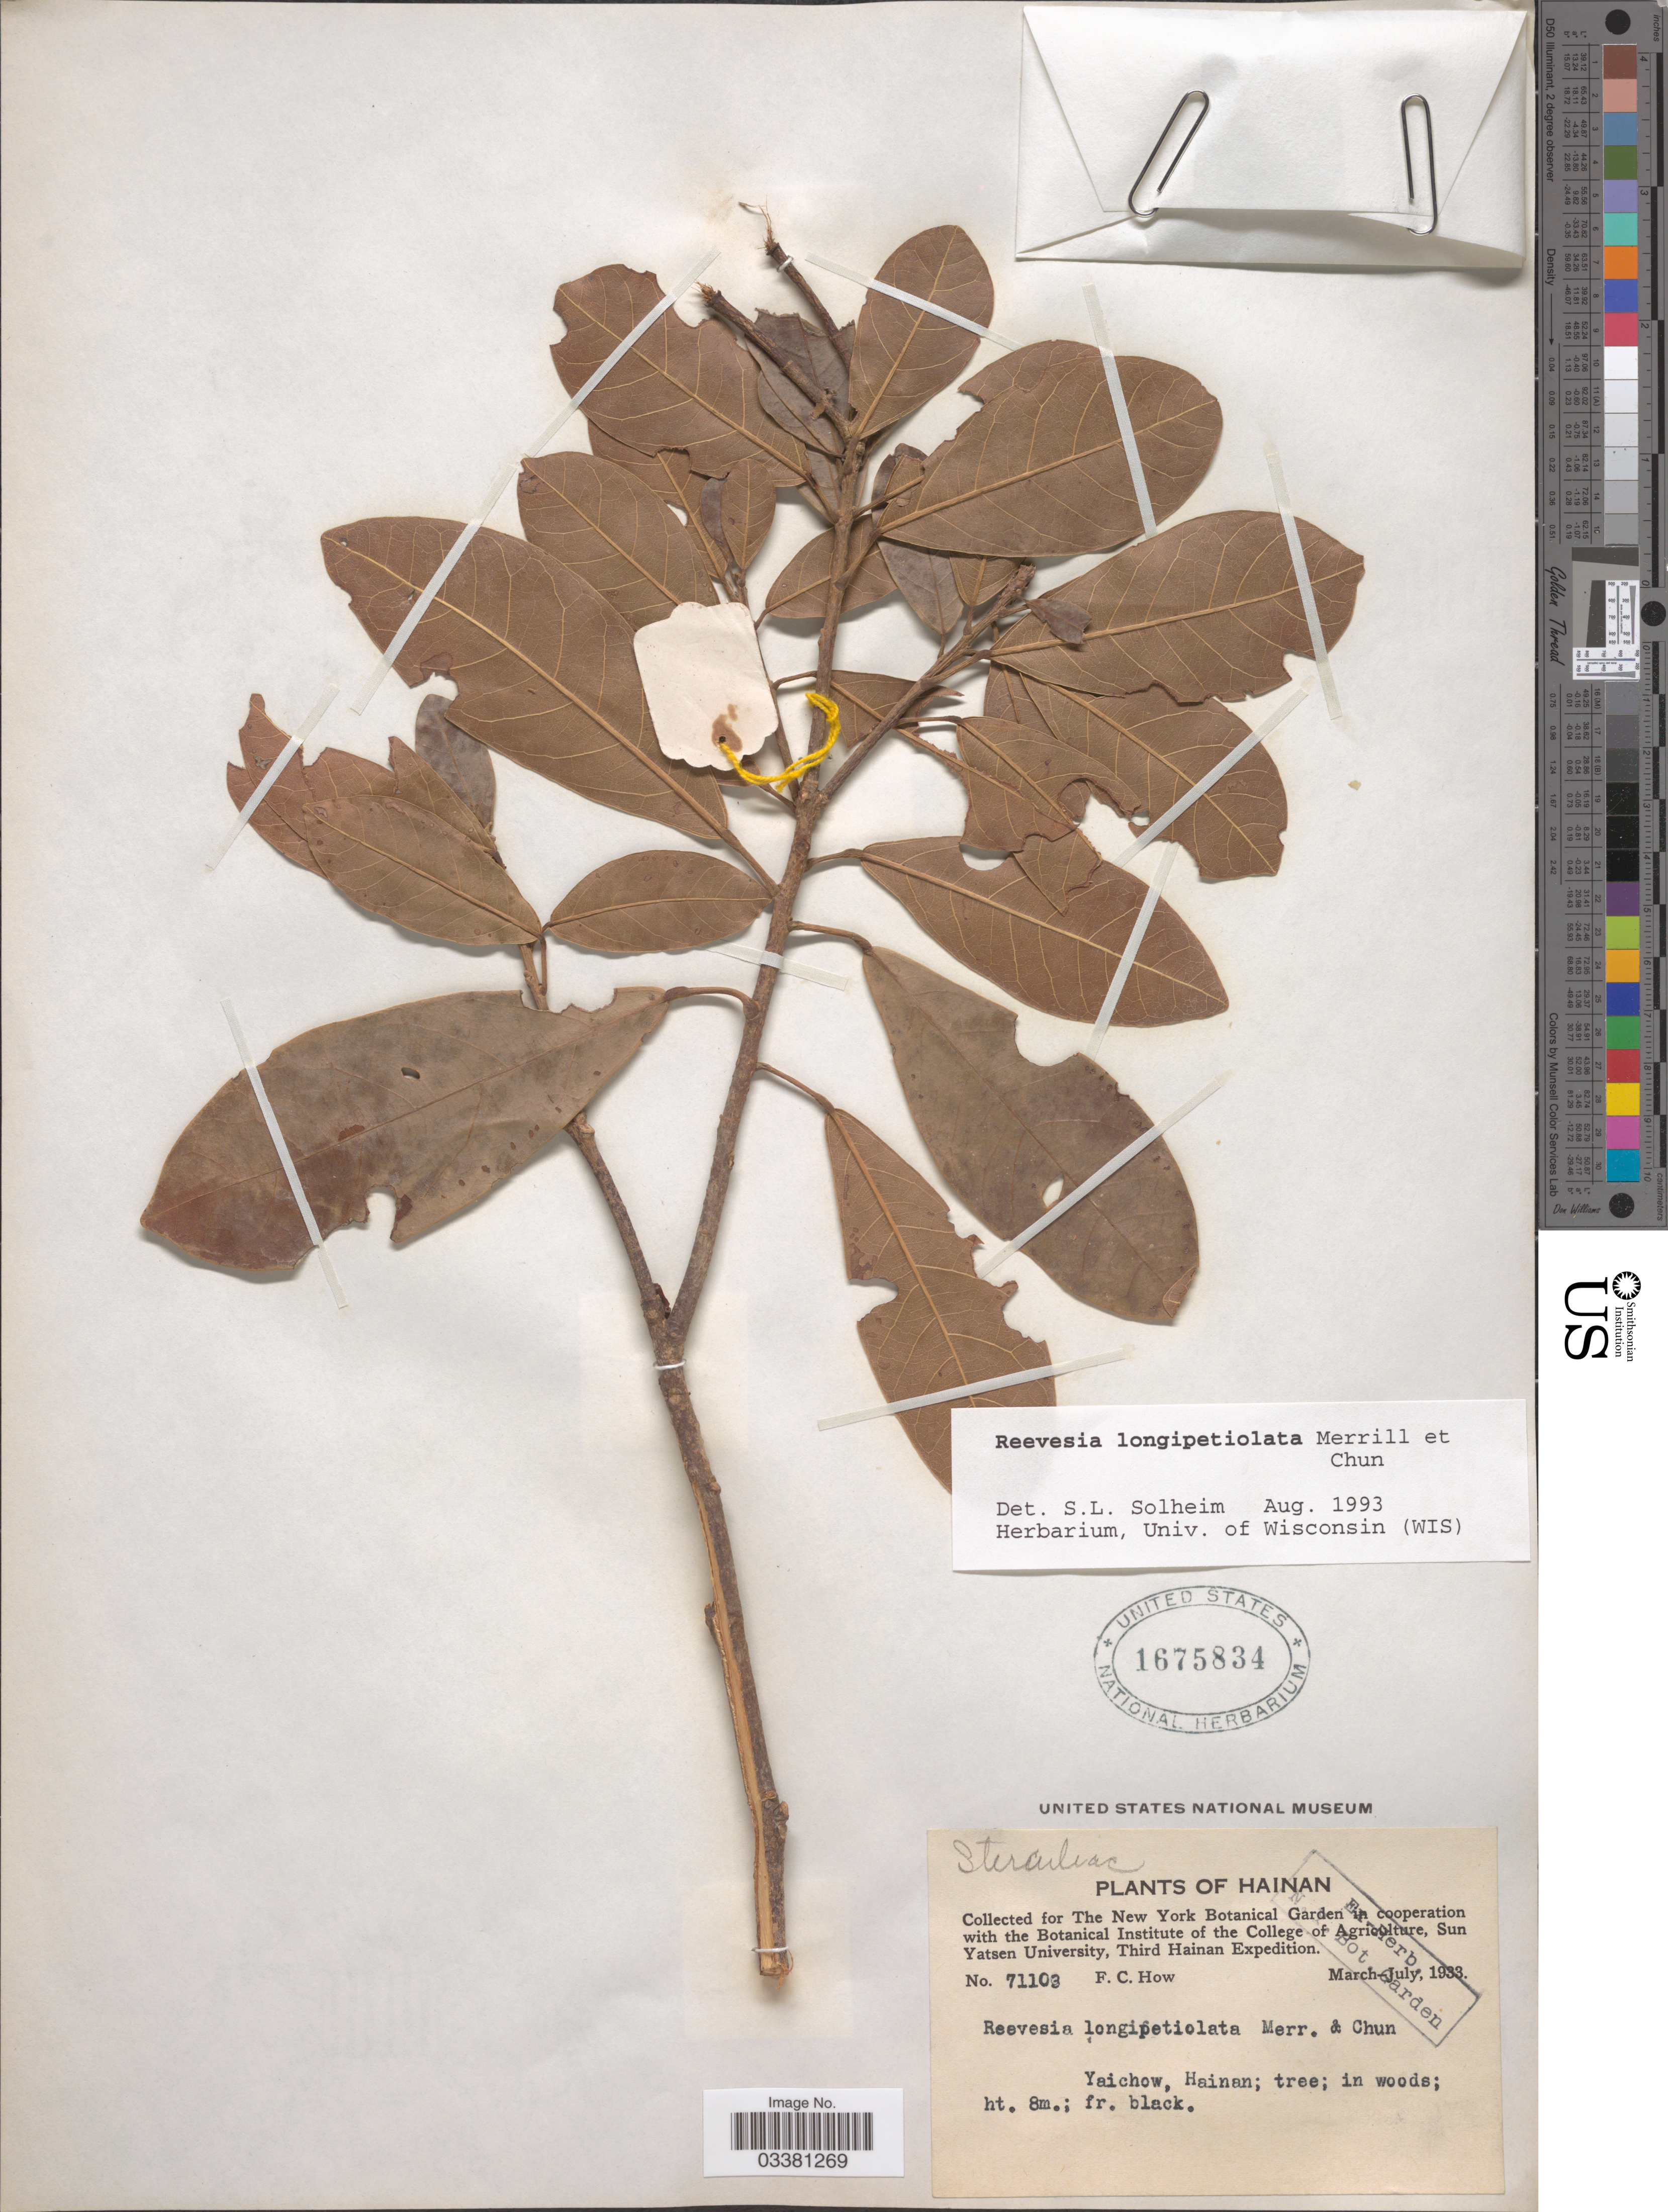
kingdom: Plantae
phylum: Tracheophyta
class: Magnoliopsida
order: Malvales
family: Malvaceae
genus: Reevesia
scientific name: Reevesia longipetiolata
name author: Merr. & Chun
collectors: F. C. How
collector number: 71103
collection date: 1933-03/1933-07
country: China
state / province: Hainan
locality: Yaichow.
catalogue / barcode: US 1675834